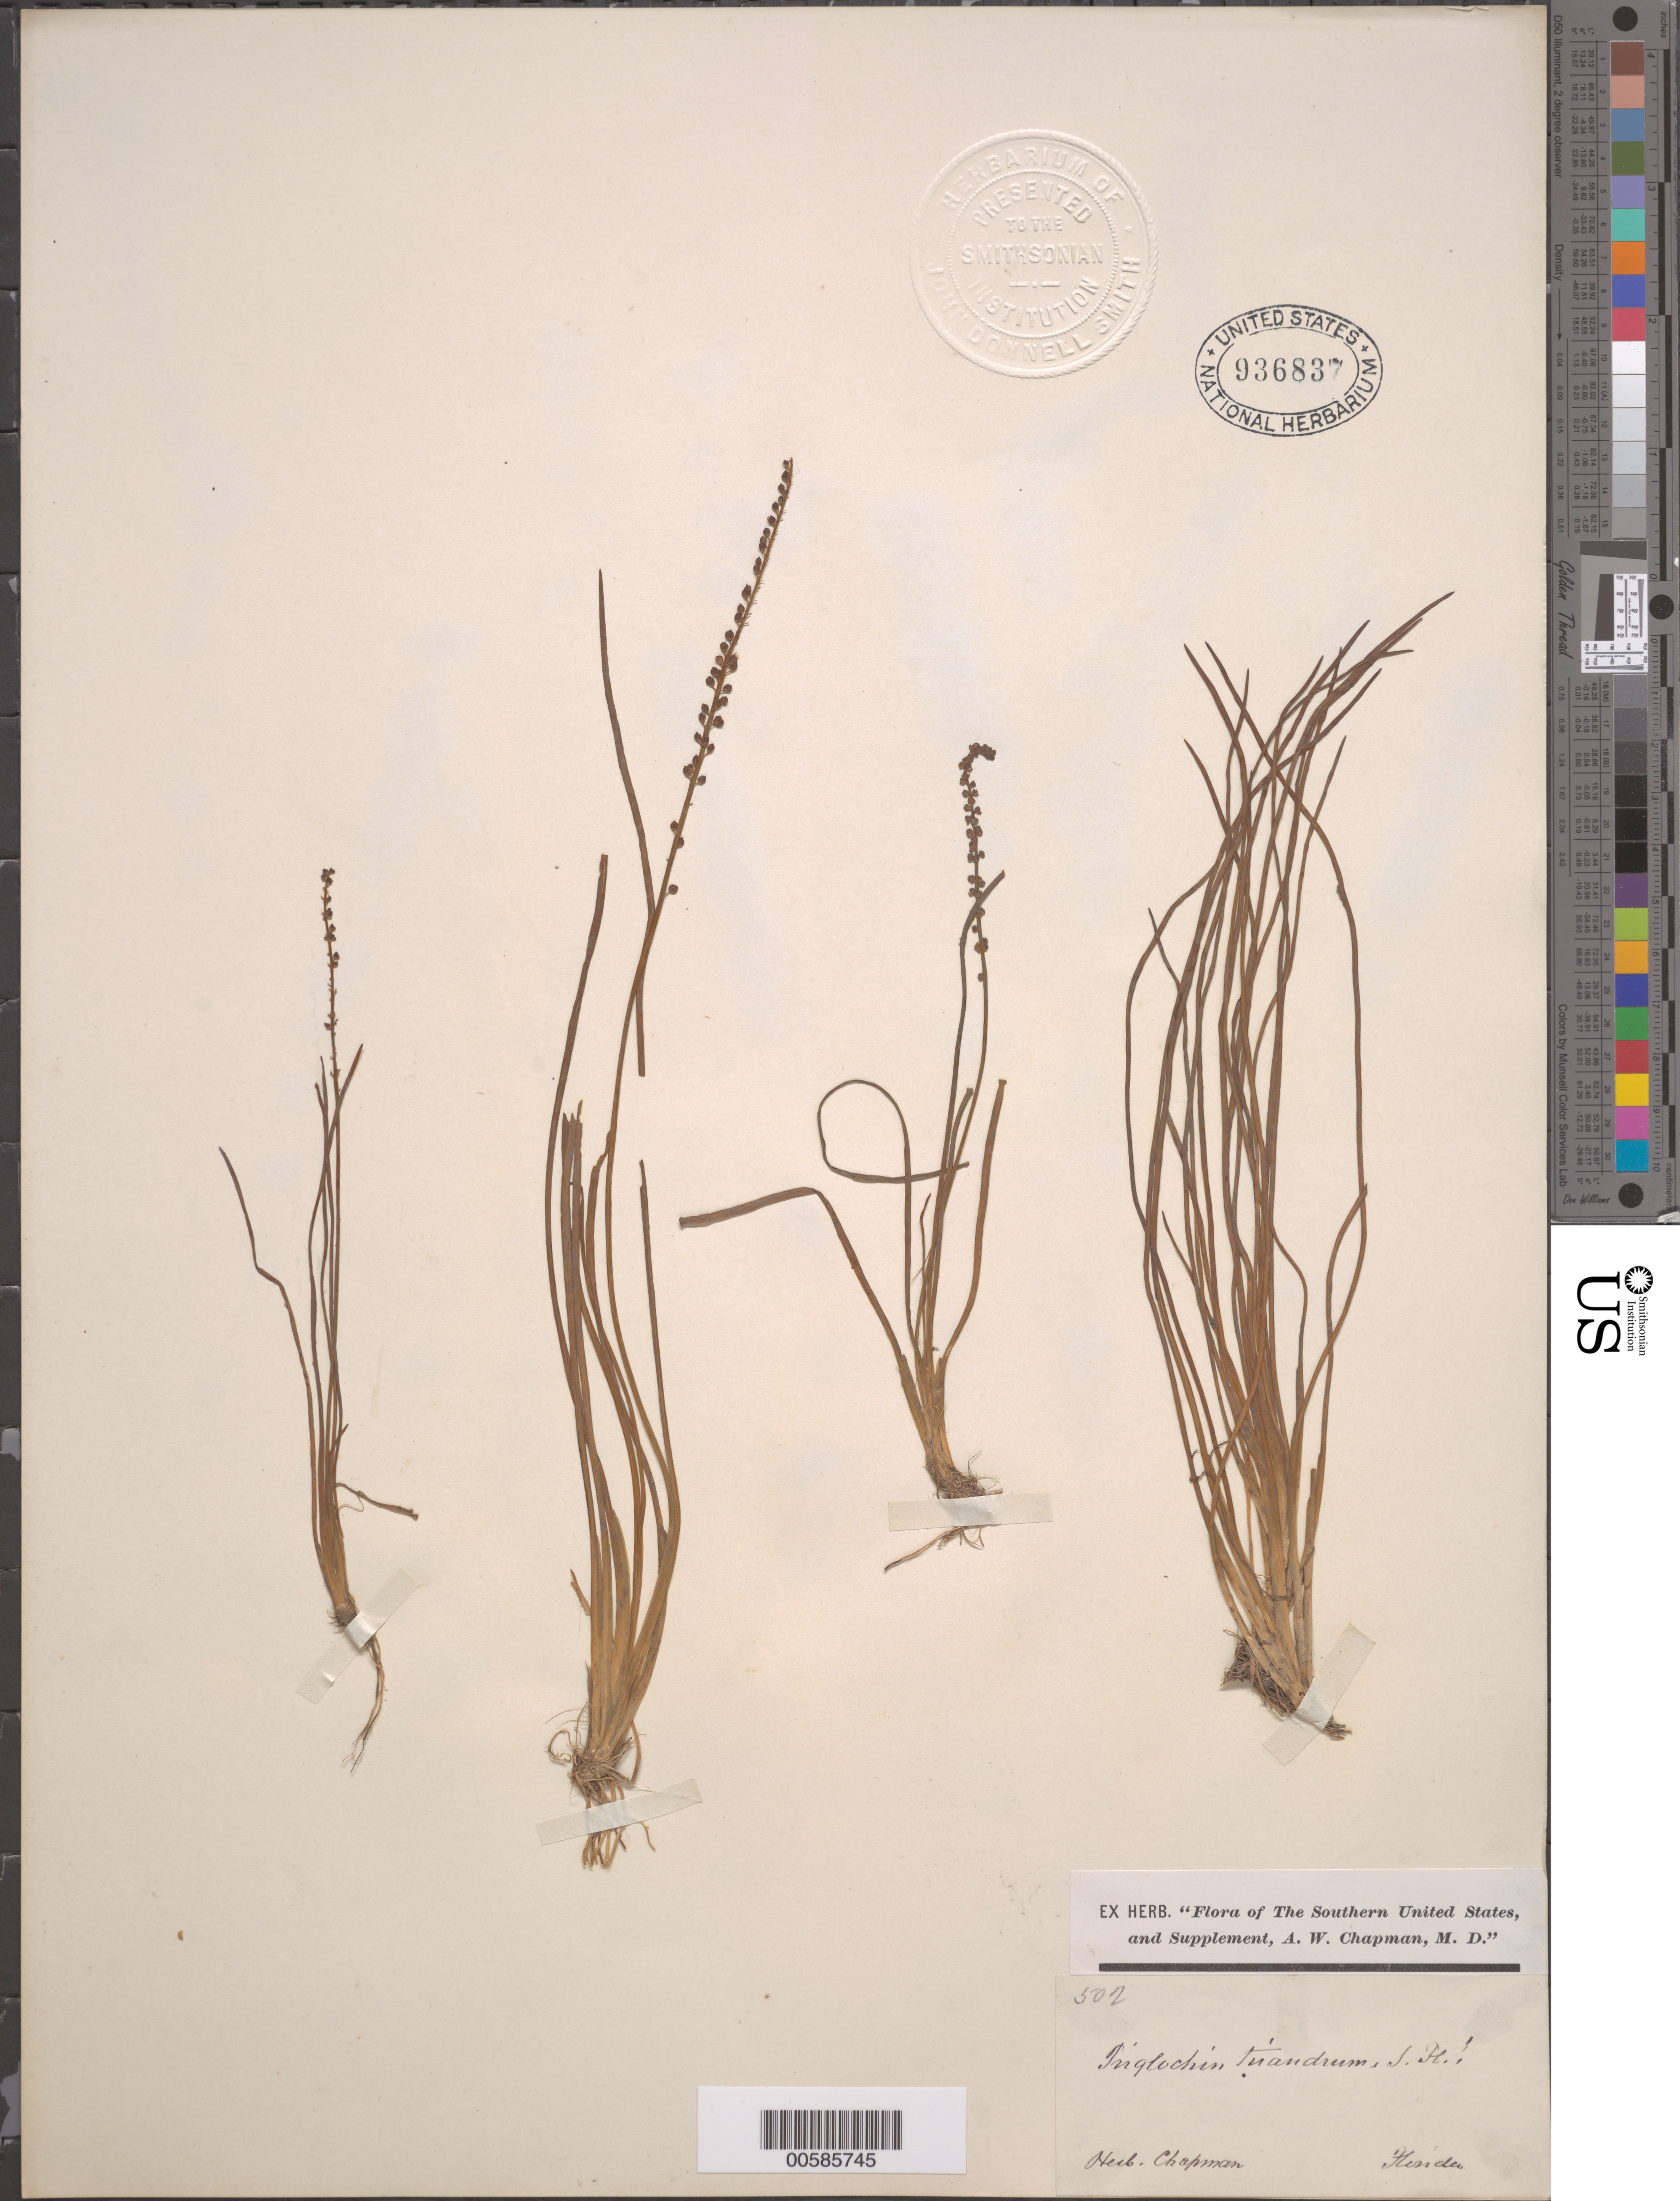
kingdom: Plantae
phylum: Tracheophyta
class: Liliopsida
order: Alismatales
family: Juncaginaceae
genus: Triglochin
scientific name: Triglochin striata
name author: Ruiz & Pav.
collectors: A. W. Chapman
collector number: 502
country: United States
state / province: Florida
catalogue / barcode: US 936837